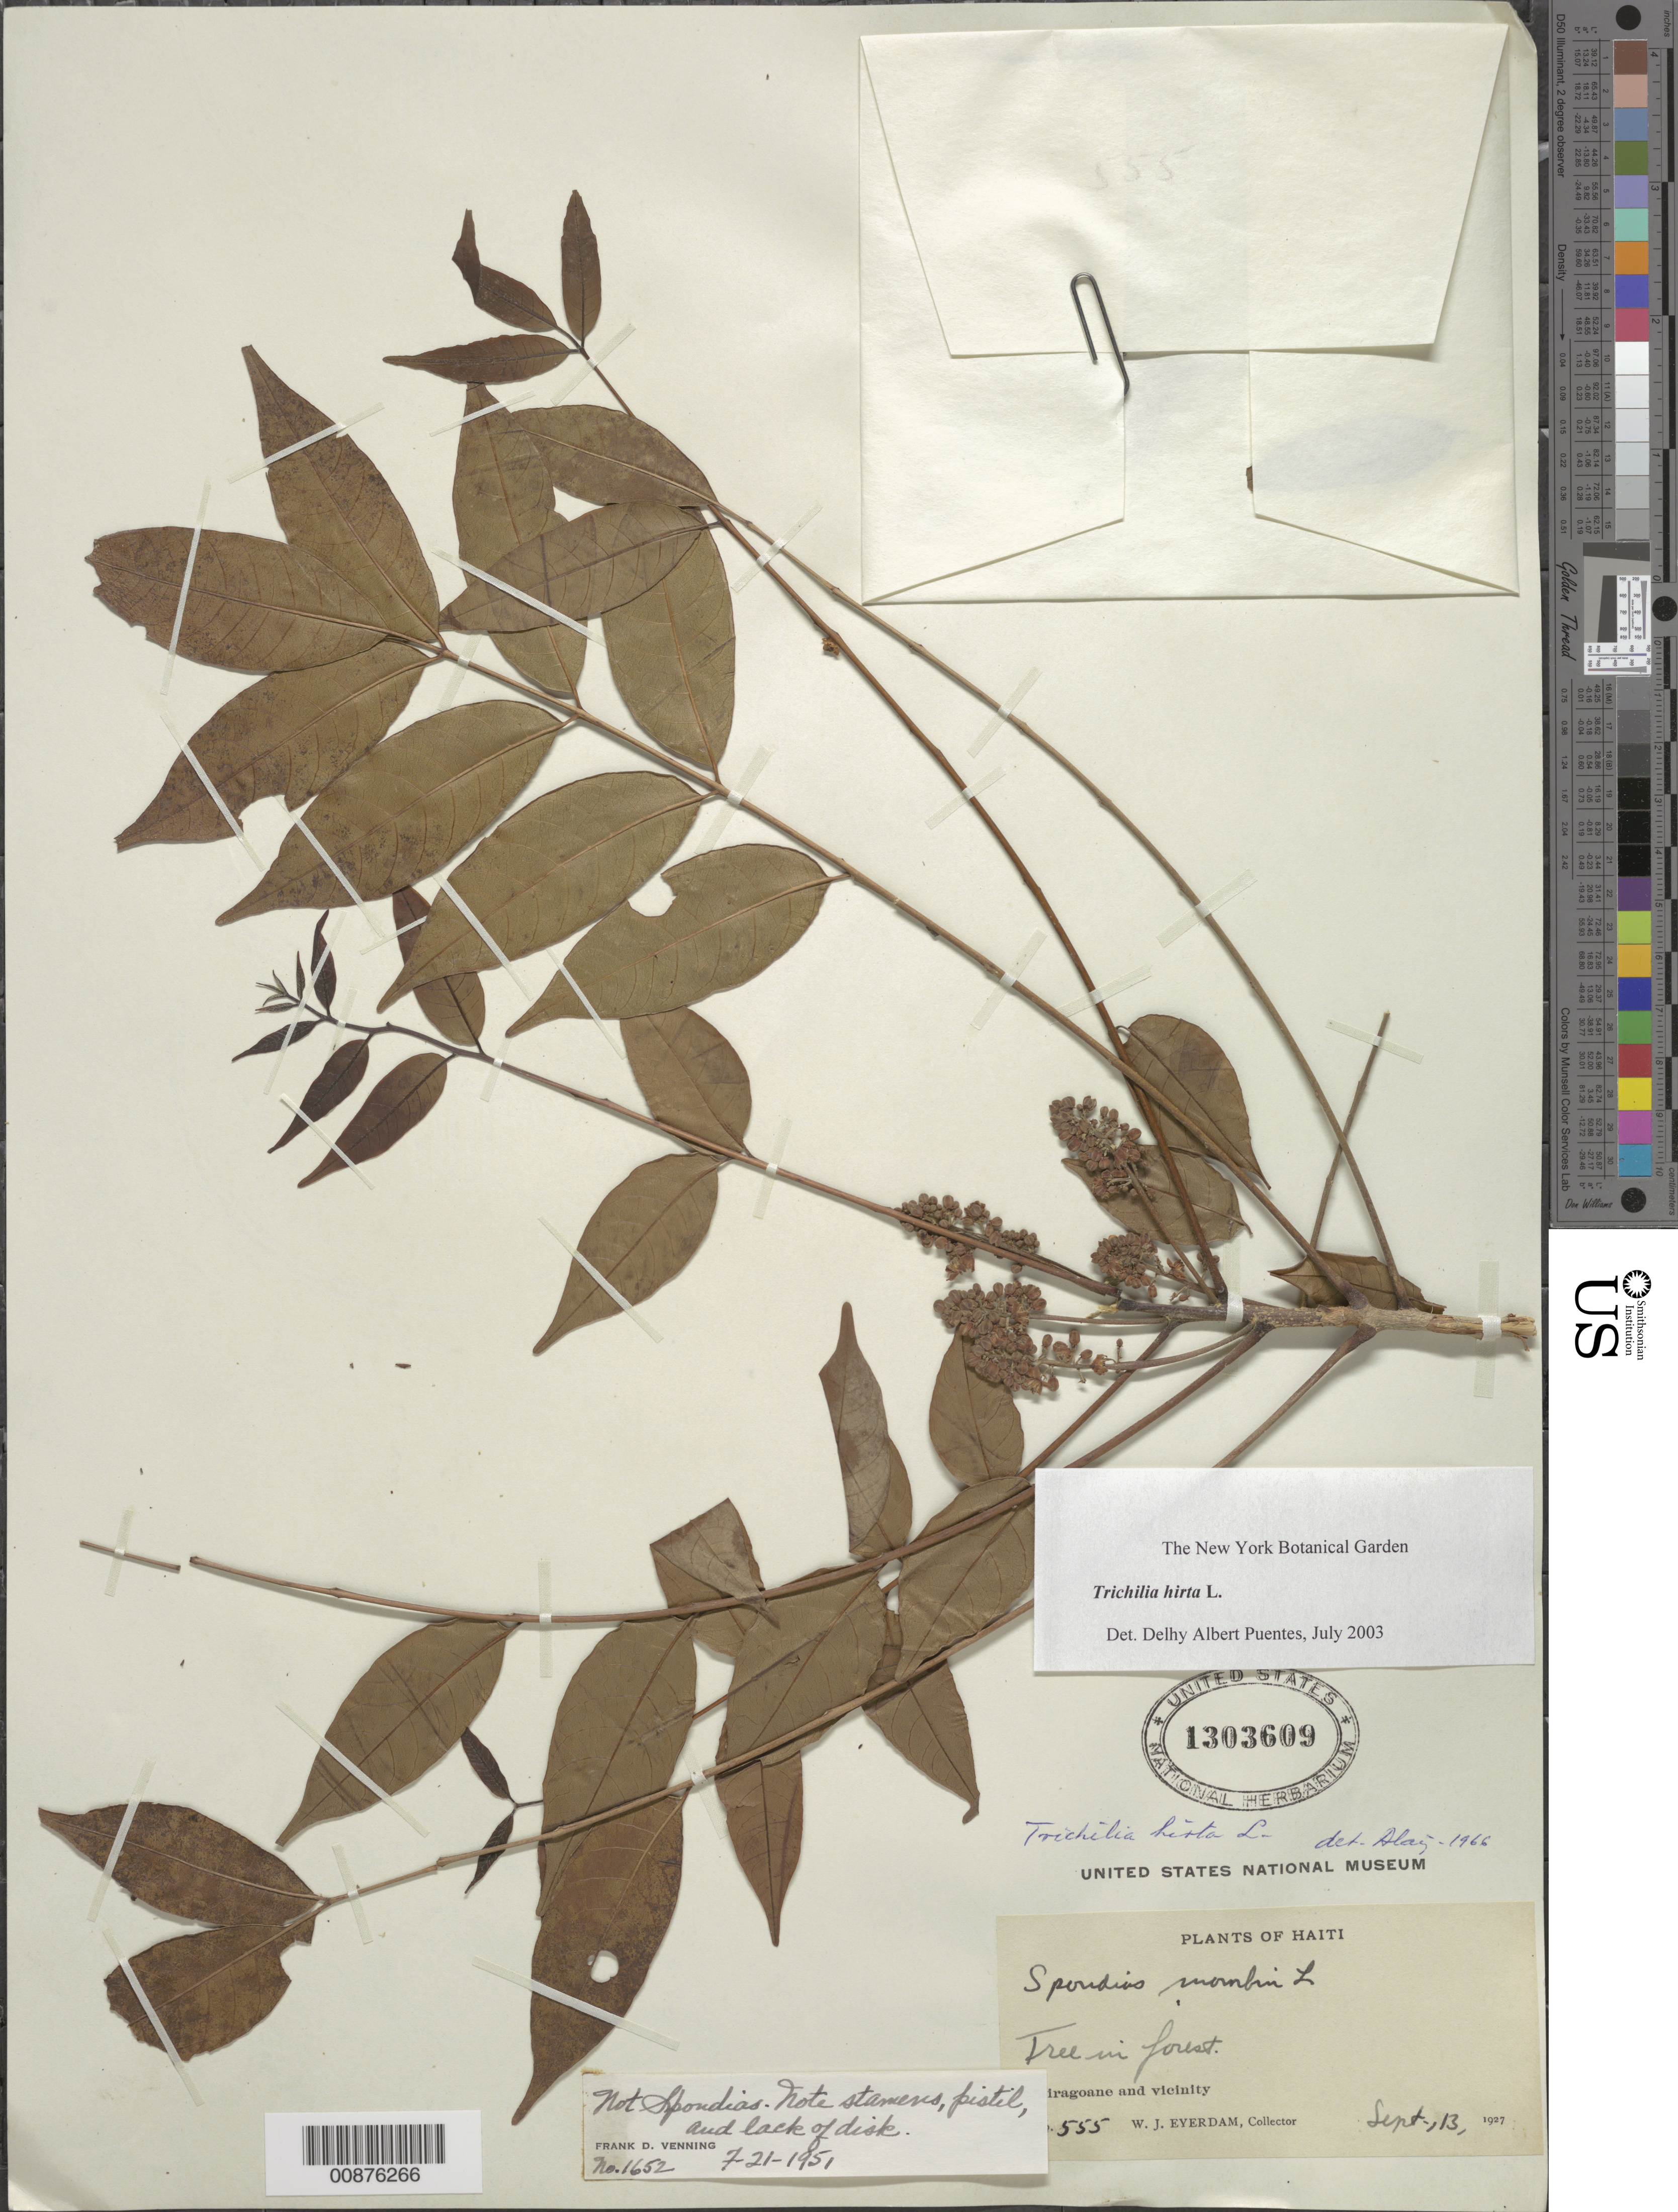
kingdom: Plantae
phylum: Tracheophyta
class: Magnoliopsida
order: Sapindales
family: Meliaceae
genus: Trichilia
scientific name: Trichilia hirta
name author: L.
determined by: Puentes, D. A.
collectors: W. Everdam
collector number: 555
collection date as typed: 13 Sep 1927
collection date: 1927-09-13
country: Haiti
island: Hispaniola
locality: Miragoane and vicinity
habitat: In forest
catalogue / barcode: US 1303609